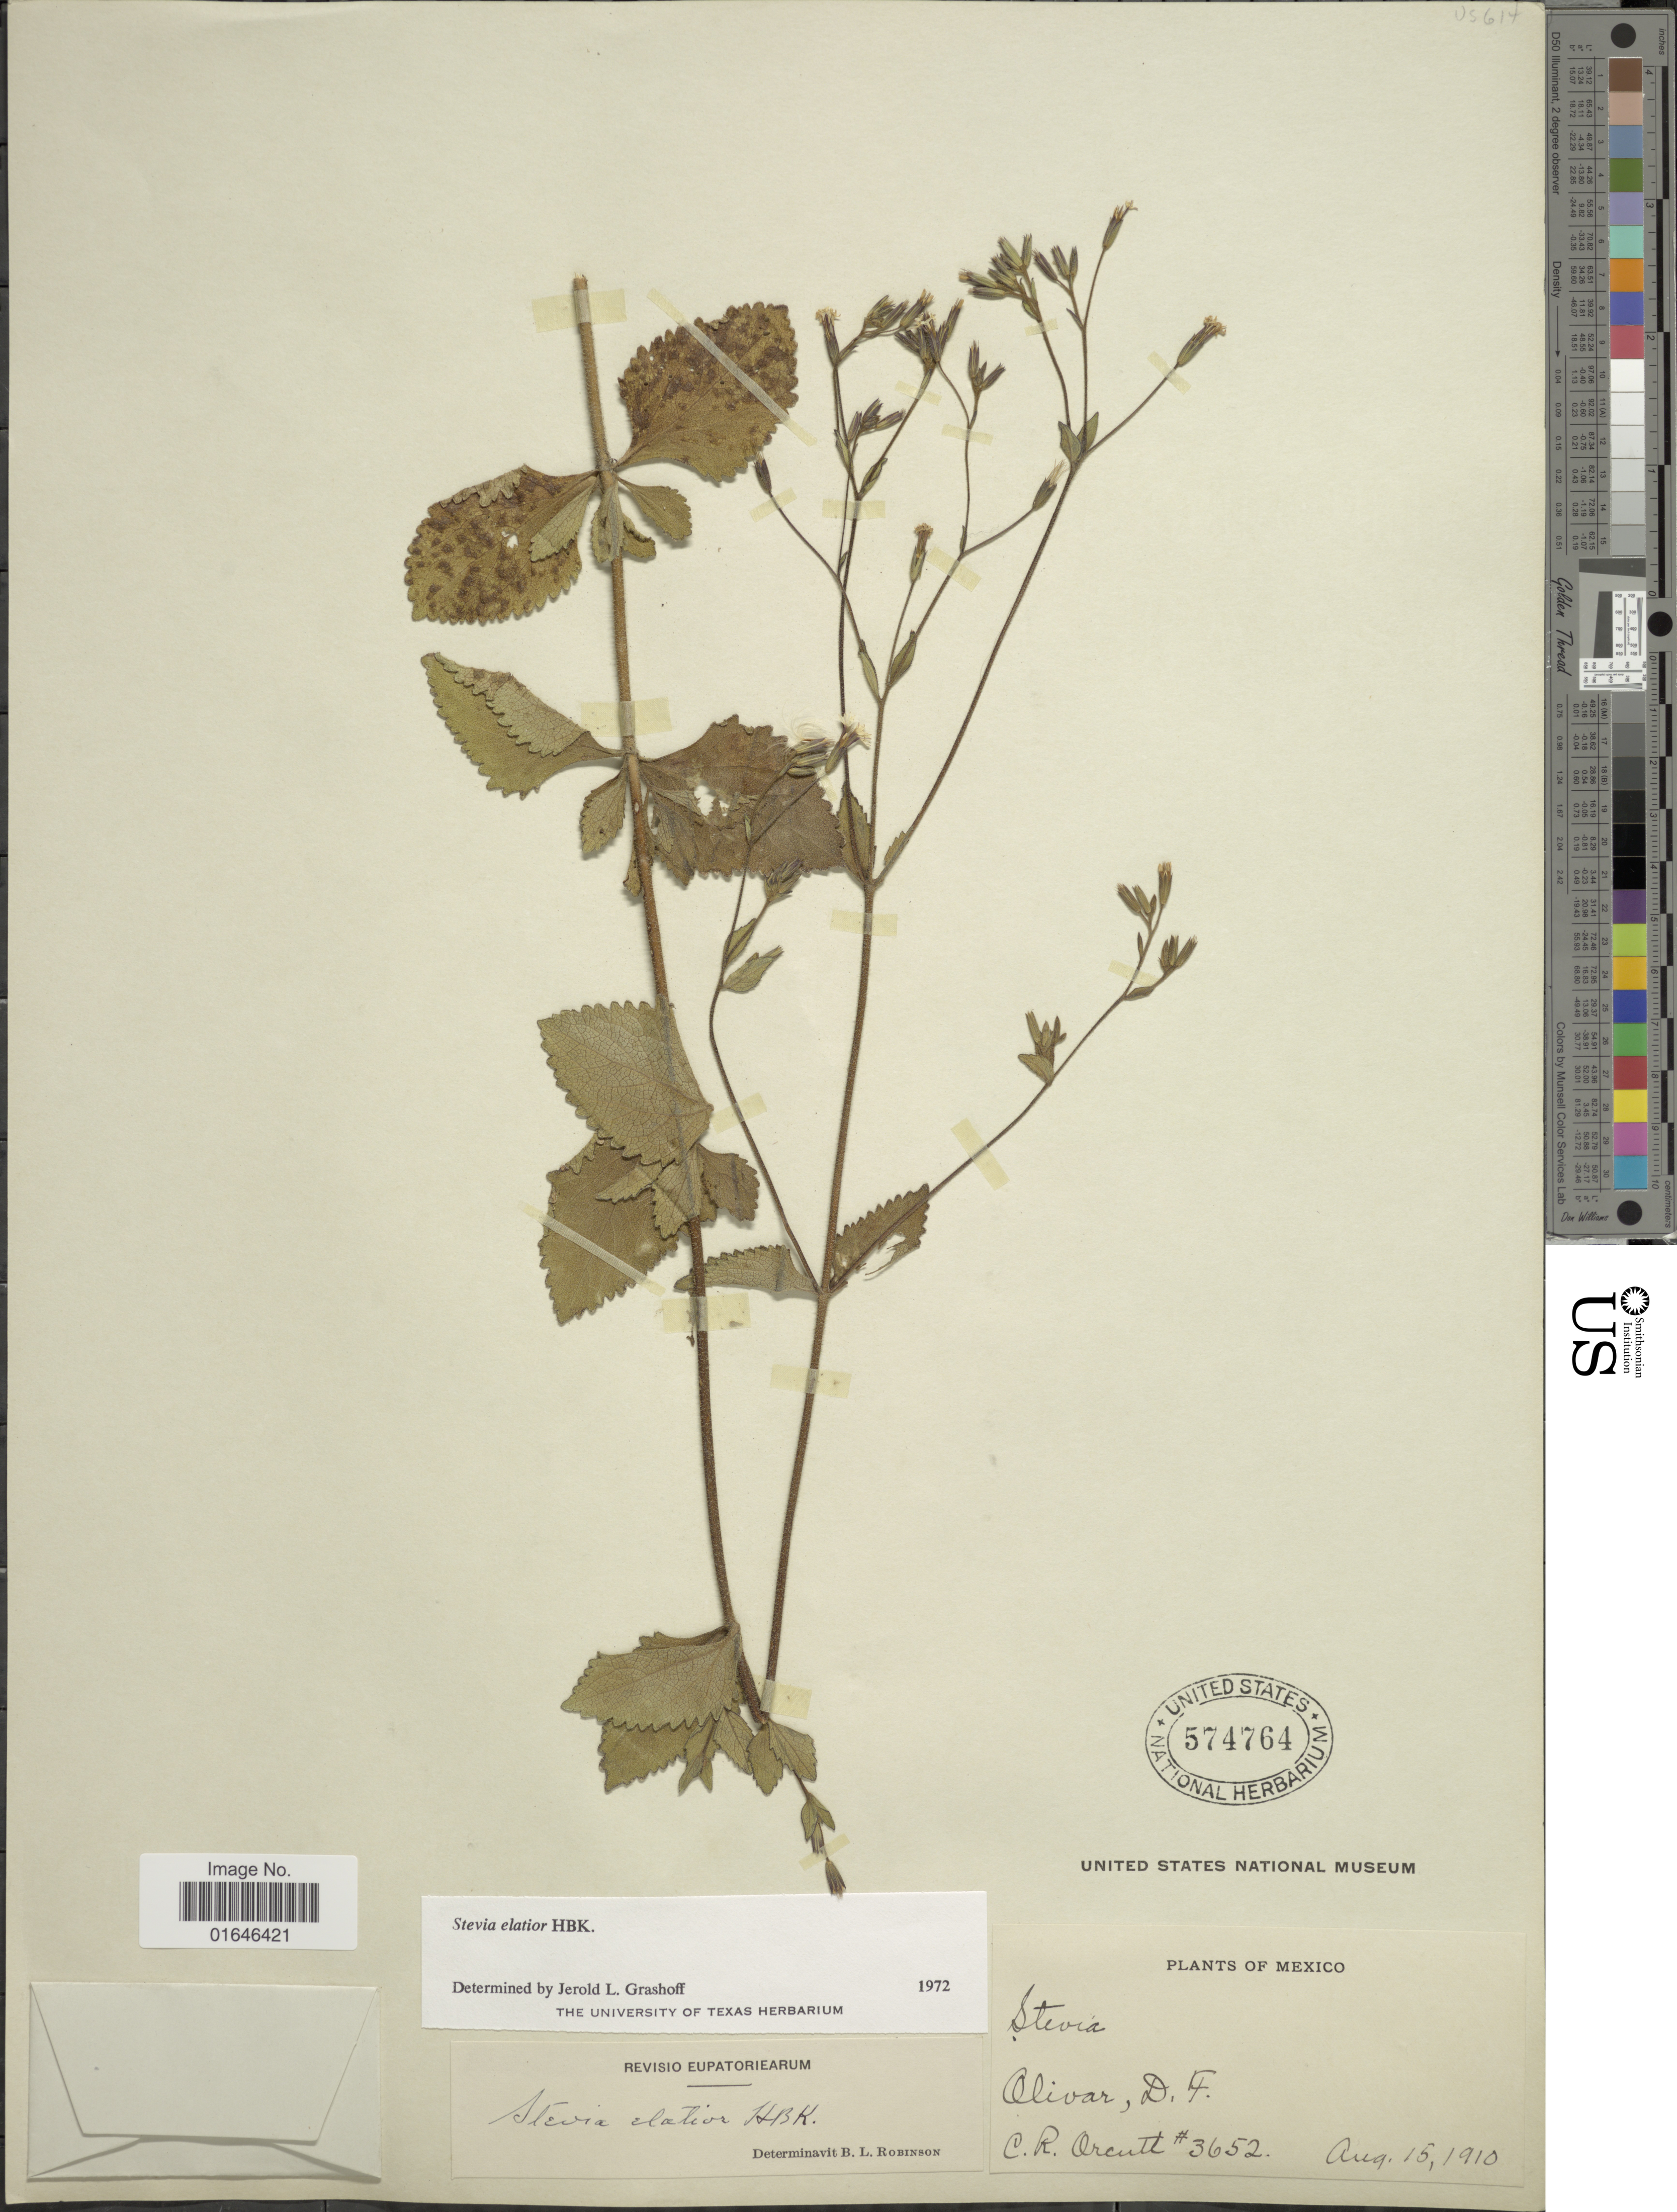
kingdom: Plantae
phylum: Tracheophyta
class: Magnoliopsida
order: Asterales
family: Asteraceae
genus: Stevia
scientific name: Stevia elatior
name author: Kunth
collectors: C. R. Orcutt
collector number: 3652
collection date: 1910-08-15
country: Mexico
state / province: Distrito Federal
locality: Olivar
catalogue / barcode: US 574764